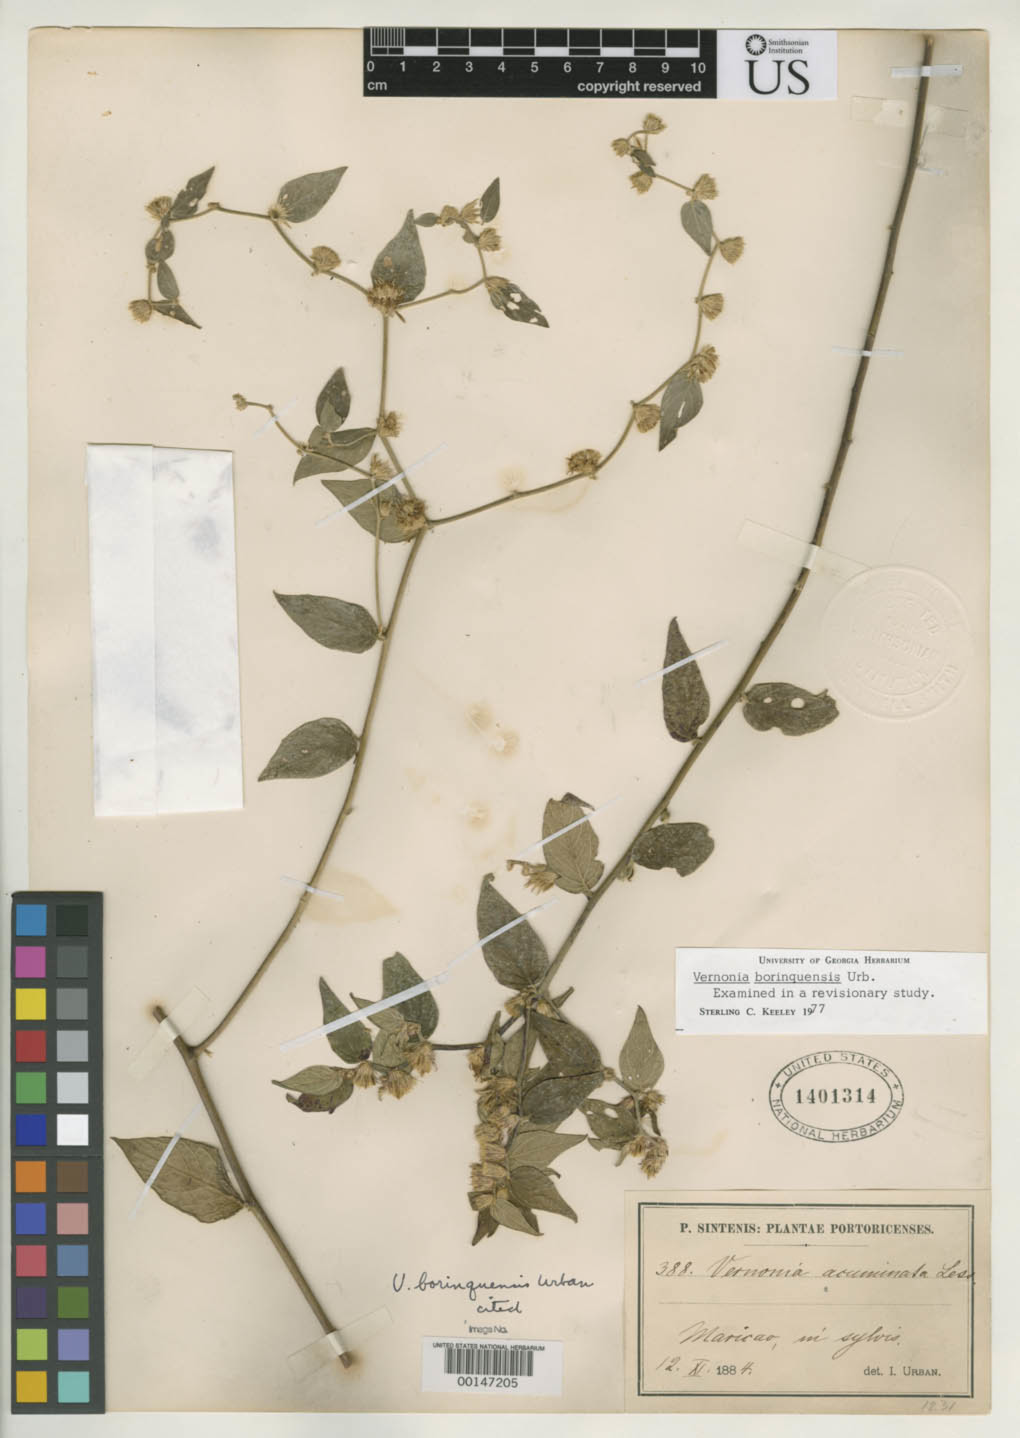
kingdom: Plantae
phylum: Tracheophyta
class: Magnoliopsida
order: Asterales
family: Asteraceae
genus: Vernonia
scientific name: Vernonia borinquensis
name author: Urb.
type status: Isolectotype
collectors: P. Sintenis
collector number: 388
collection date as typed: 12 Nov 1884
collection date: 1884-11-12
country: Puerto Rico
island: Greater Antilles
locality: Arecibo Prov., Maricao.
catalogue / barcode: US 1401314